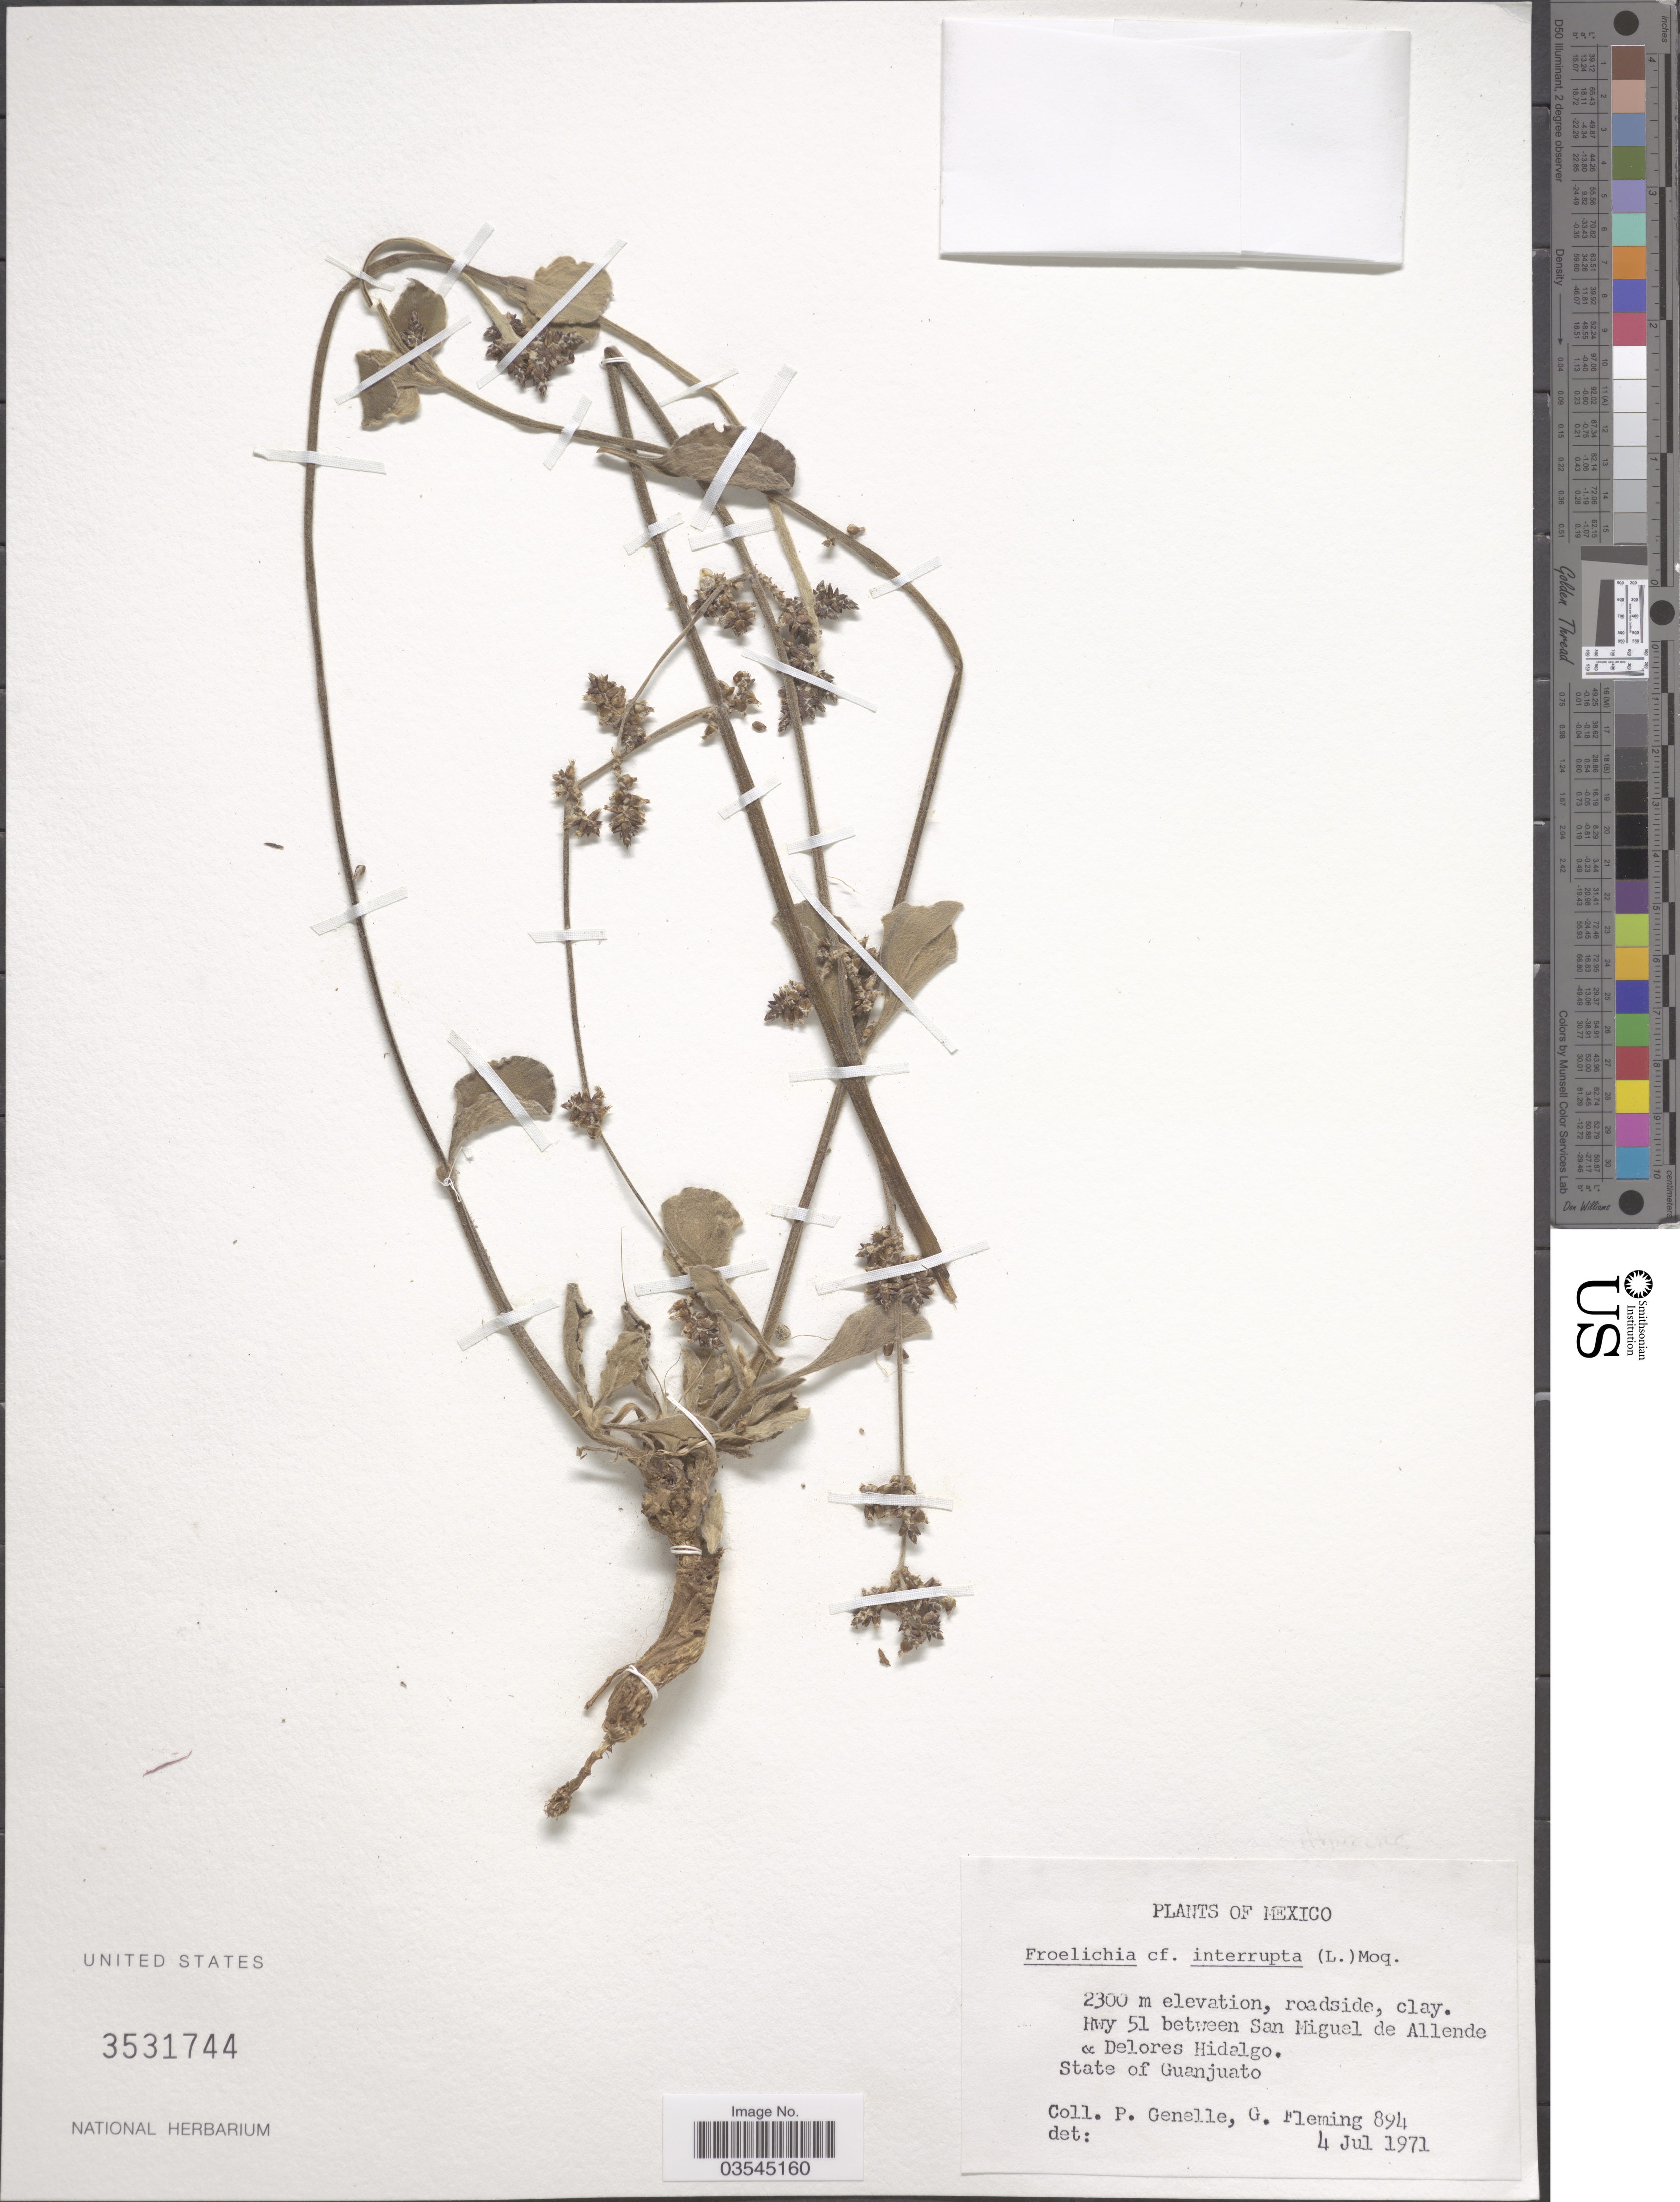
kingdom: Plantae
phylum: Tracheophyta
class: Magnoliopsida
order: Caryophyllales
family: Amaranthaceae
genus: Froelichia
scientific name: Froelichia interrupta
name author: (L.) Moq.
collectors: P. Genelle & G. Fleming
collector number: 894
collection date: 1971-07-04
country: Mexico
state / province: Guanajuato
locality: Hwy 51 between San Miguel de Allende & Delores Hidalgo.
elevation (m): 2300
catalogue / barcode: US 3531744